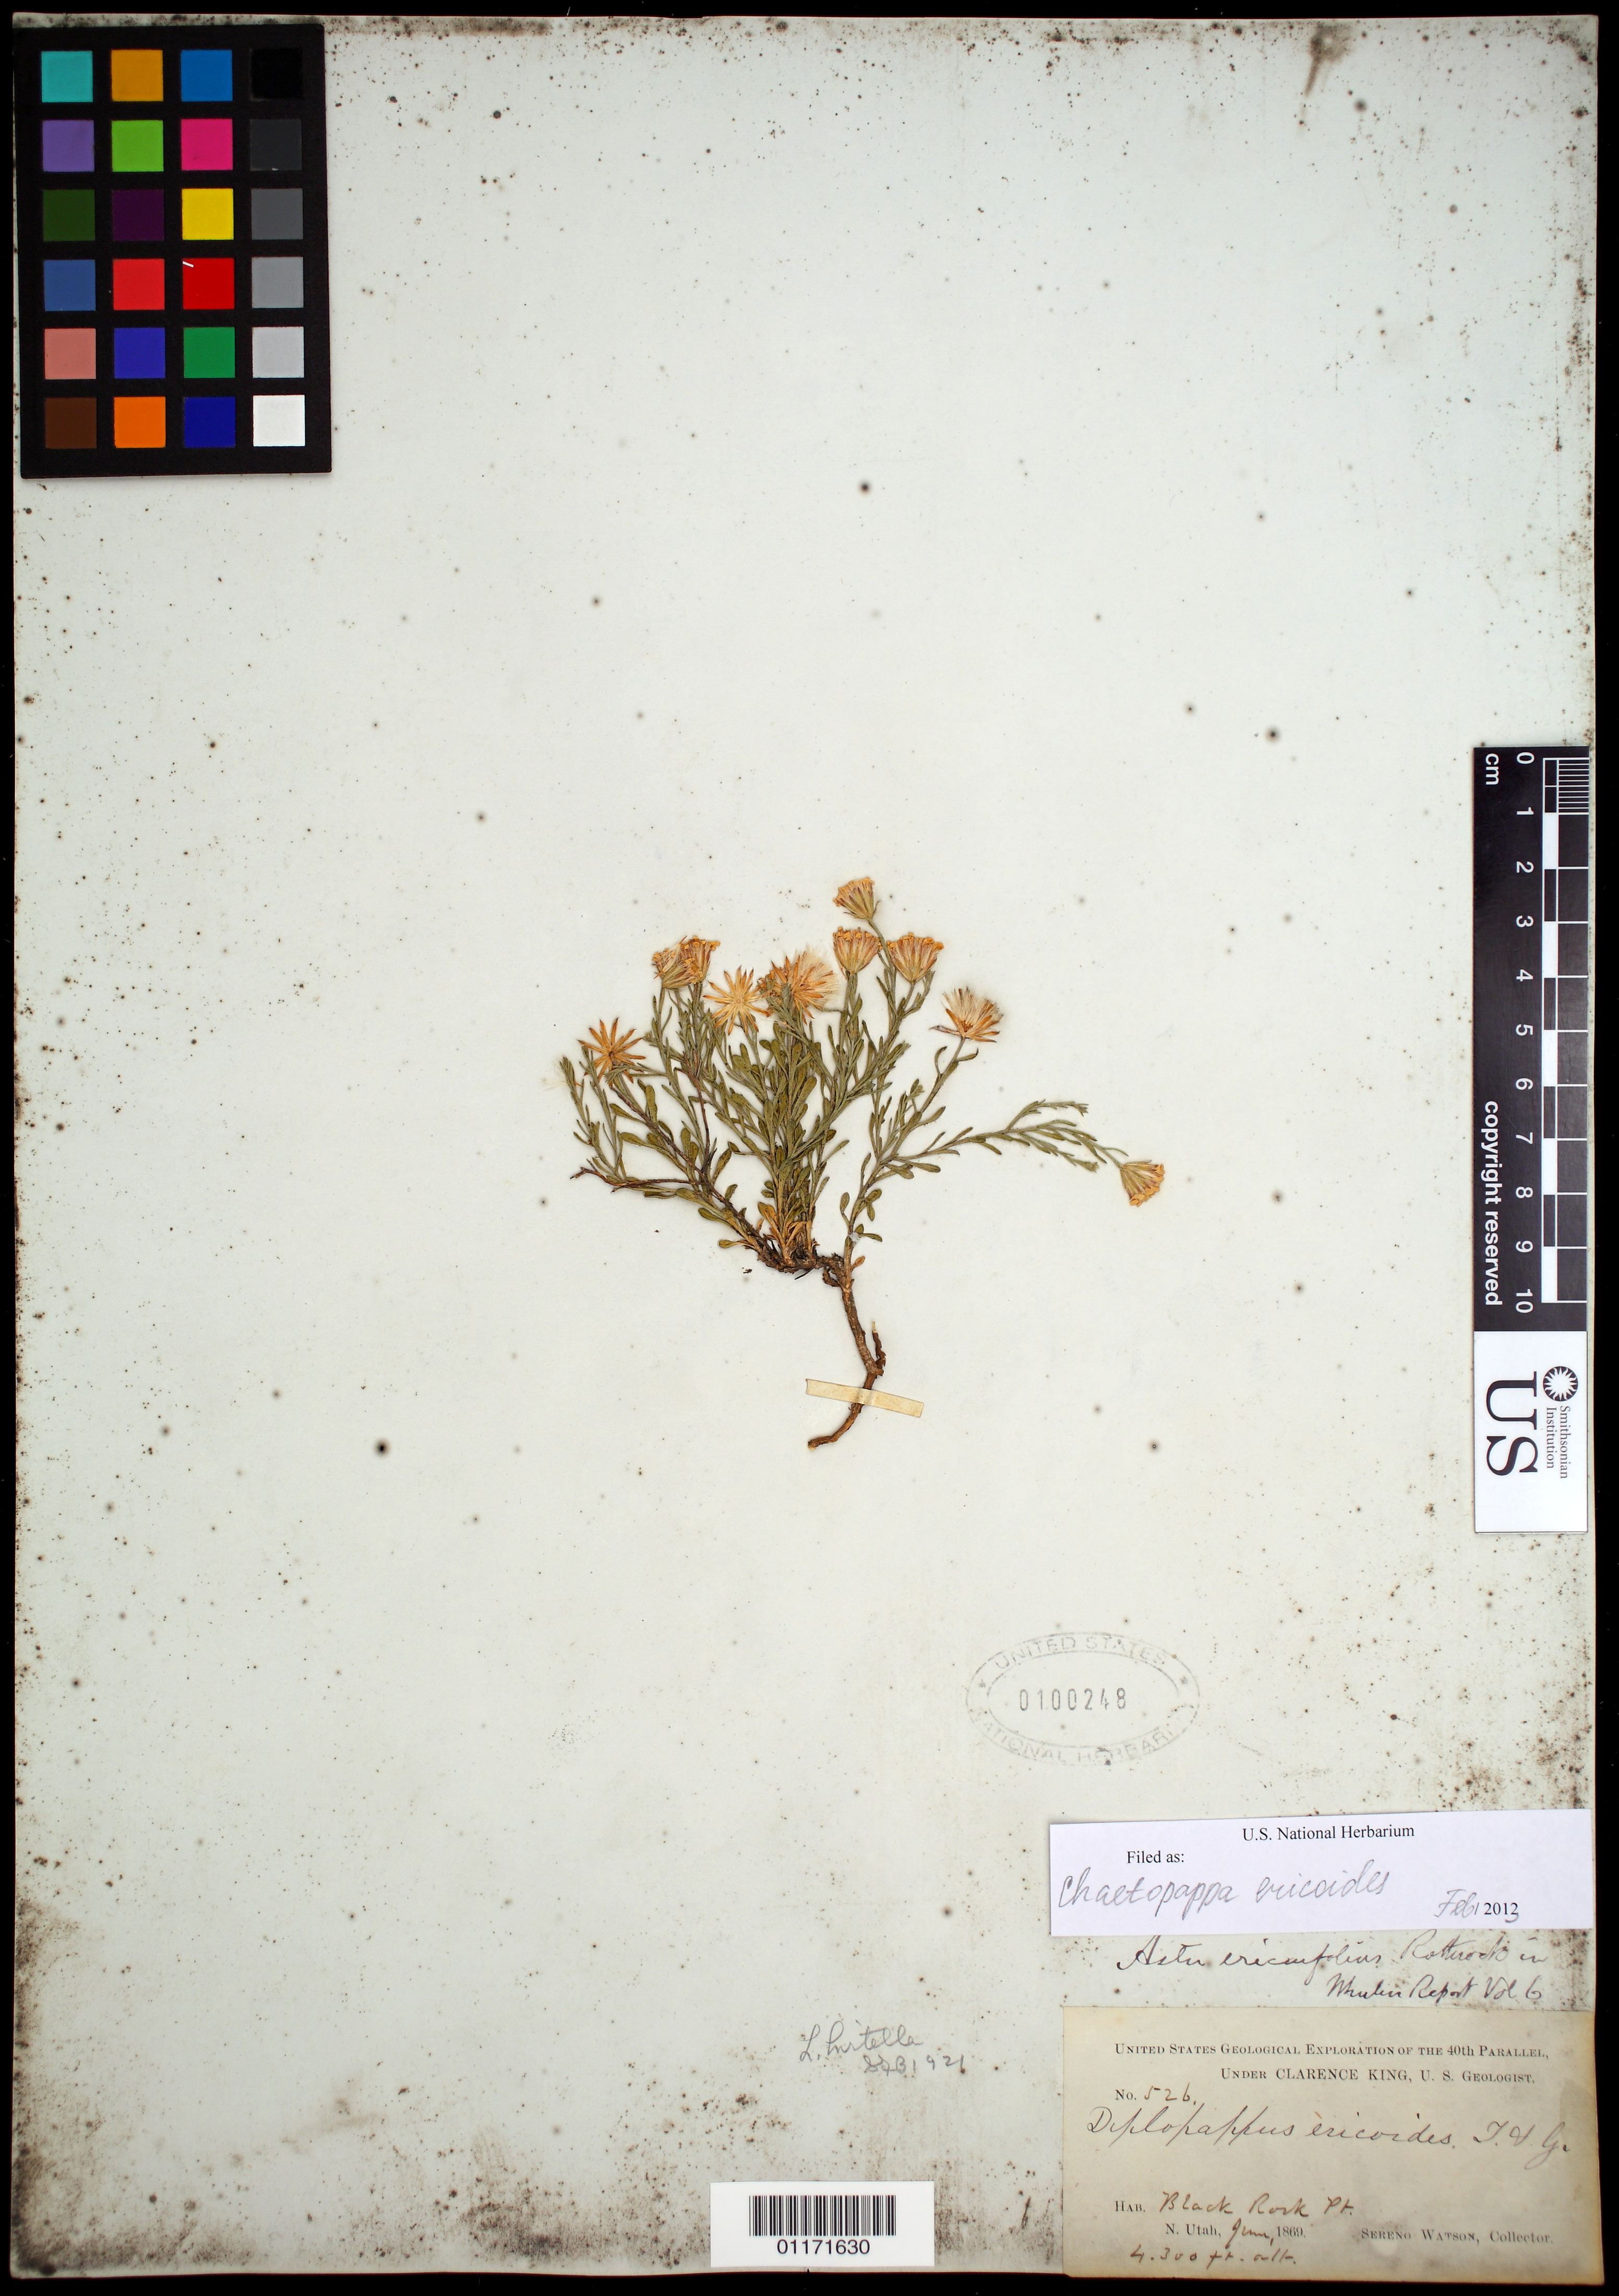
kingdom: Plantae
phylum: Tracheophyta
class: Magnoliopsida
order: Asterales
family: Asteraceae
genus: Chaetopappa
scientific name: Chaetopappa ericoides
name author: (Torr.) G.L. Nesom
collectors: S. Watson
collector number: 526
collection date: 1869-06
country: United States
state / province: Utah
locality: Black Rock Pt.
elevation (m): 1311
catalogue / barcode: US 100248